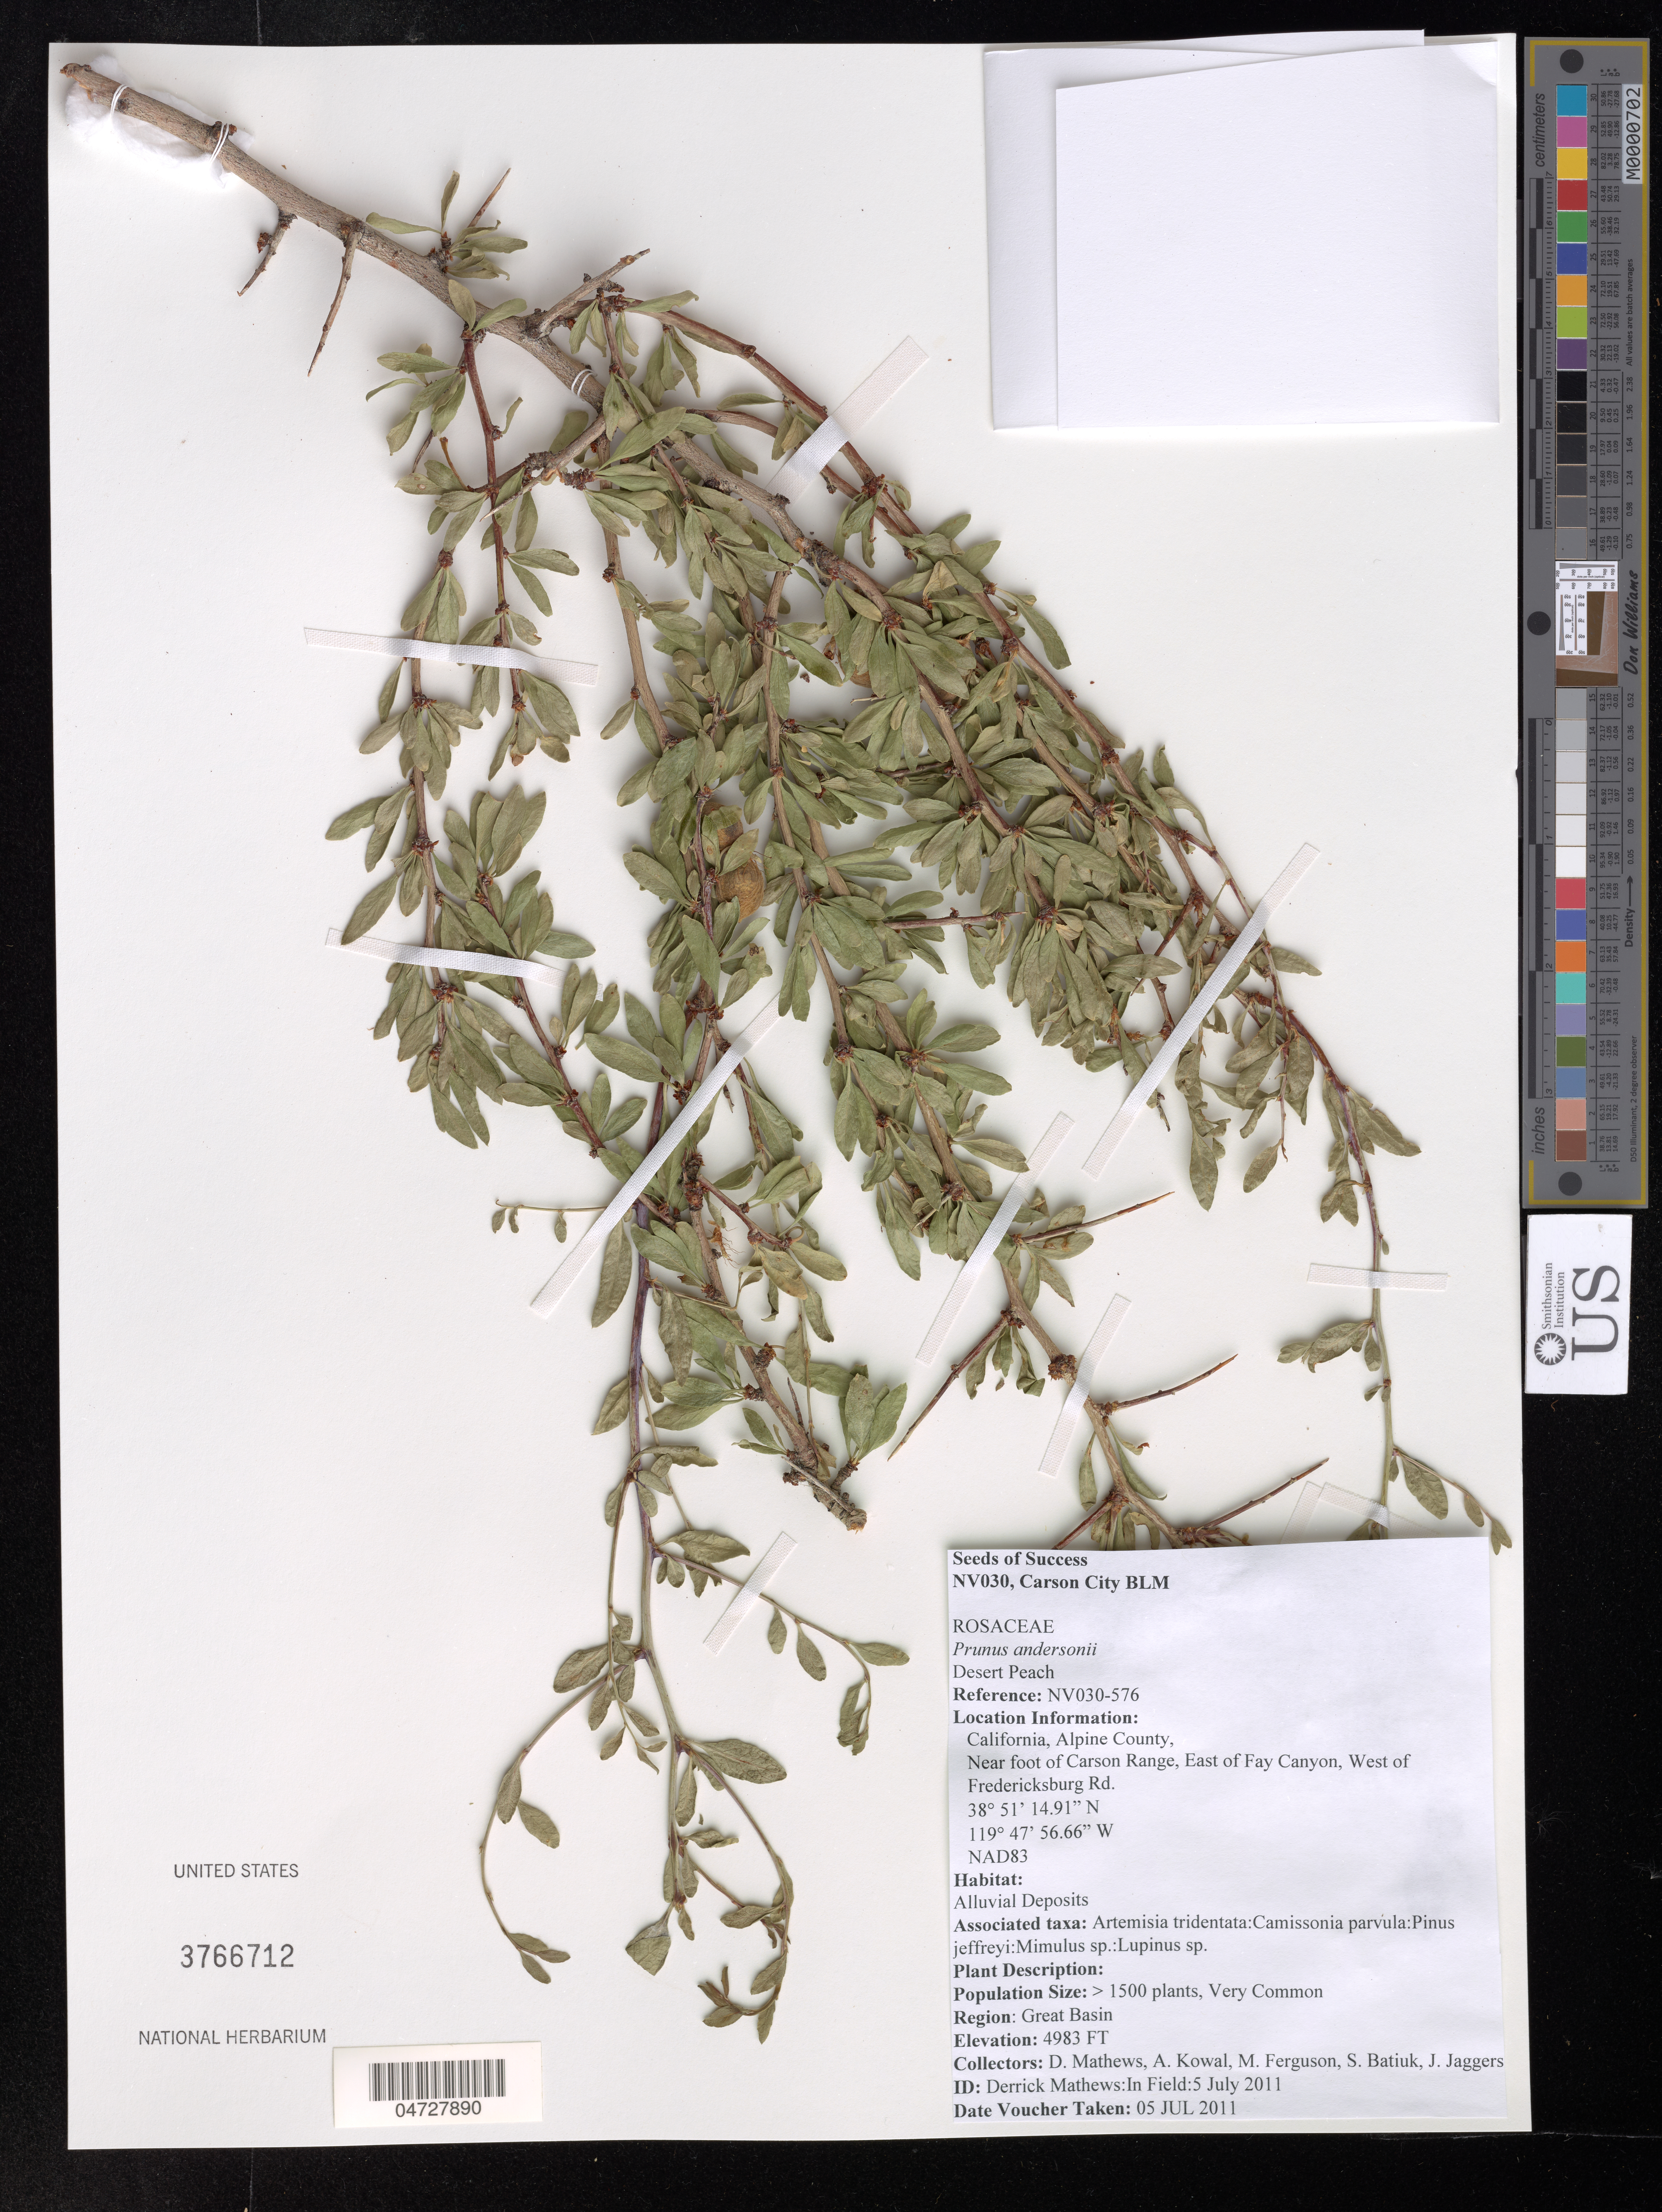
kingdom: Plantae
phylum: Tracheophyta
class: Magnoliopsida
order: Rosales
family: Rosaceae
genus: Prunus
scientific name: Prunus andersonii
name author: A. Gray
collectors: D. Mathews, A. Kowal, M. Ferguson & S. Batiuk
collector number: NV030-576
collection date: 2011-07-05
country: United States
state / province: California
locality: Alpine County, Near foot of Carson Range, East of Fay Canyon, West of Fredericksburg Rd.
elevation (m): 1519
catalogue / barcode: US 3766712